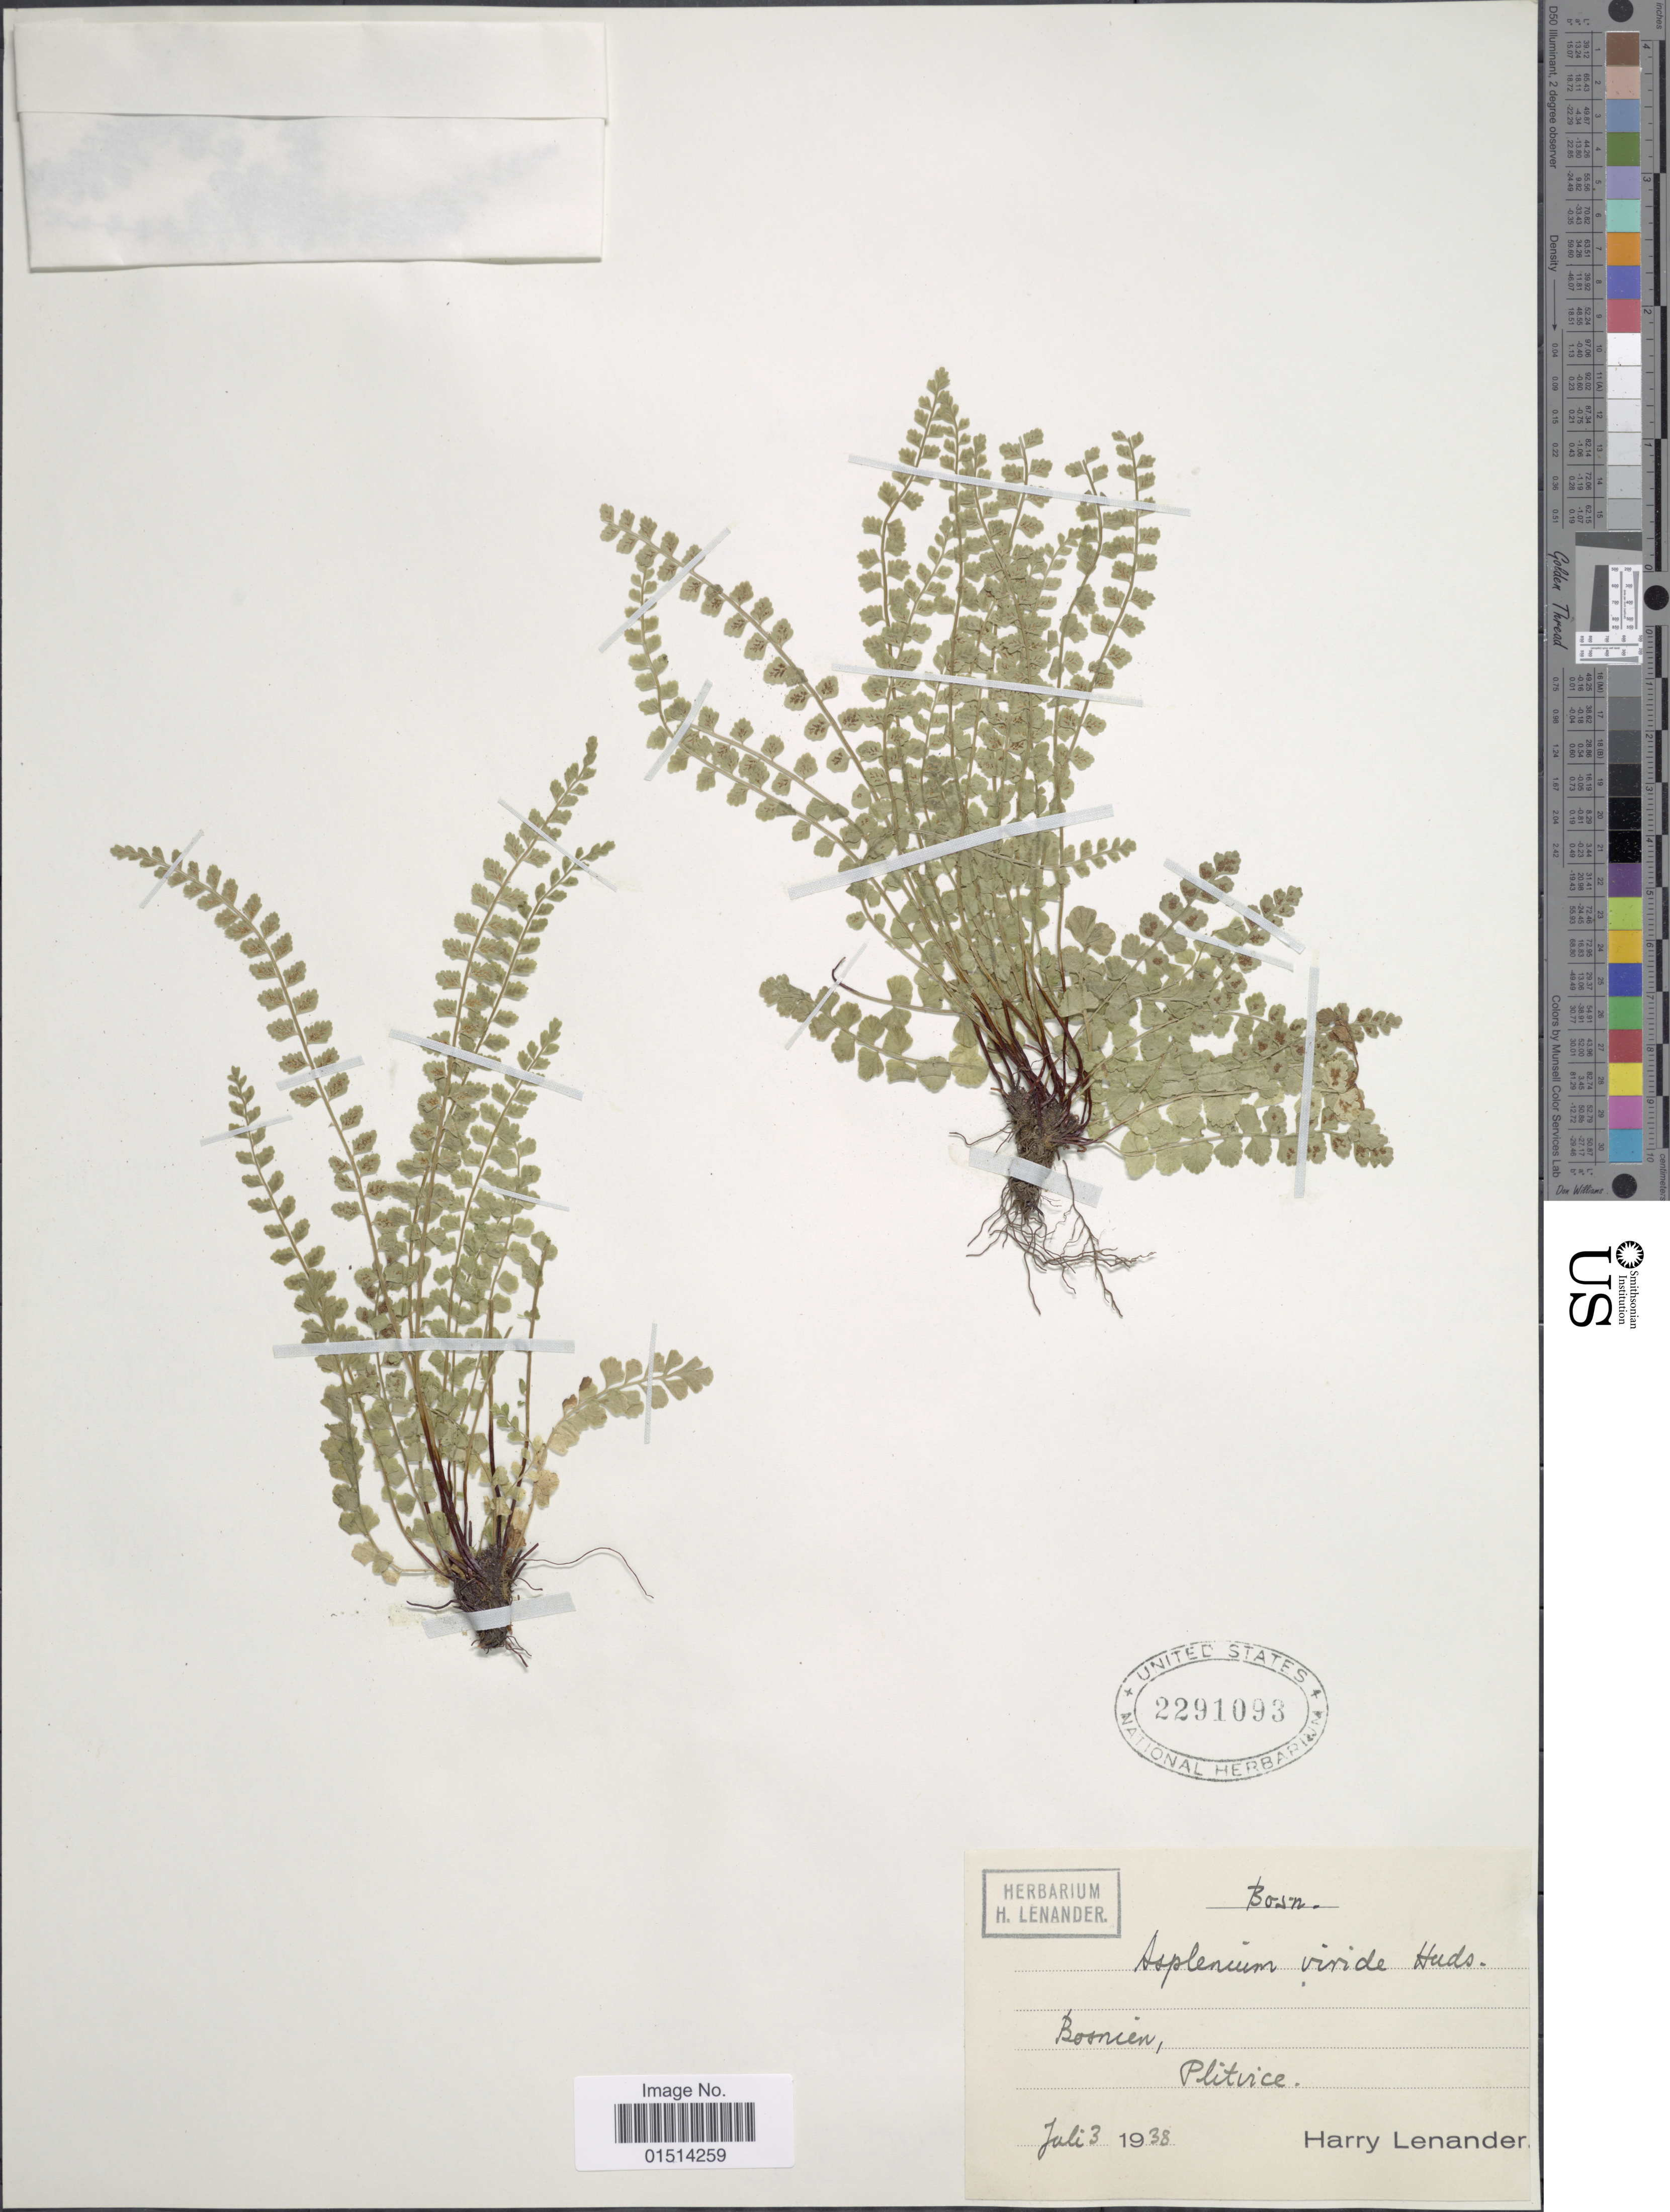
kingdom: Plantae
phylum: Tracheophyta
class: Polypodiopsida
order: Polypodiales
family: Aspleniaceae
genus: Asplenium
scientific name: Asplenium viride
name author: Huds.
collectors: H. Lenander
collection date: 1938-07-03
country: Croatia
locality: Ličko-Senjska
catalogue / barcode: US 2291093